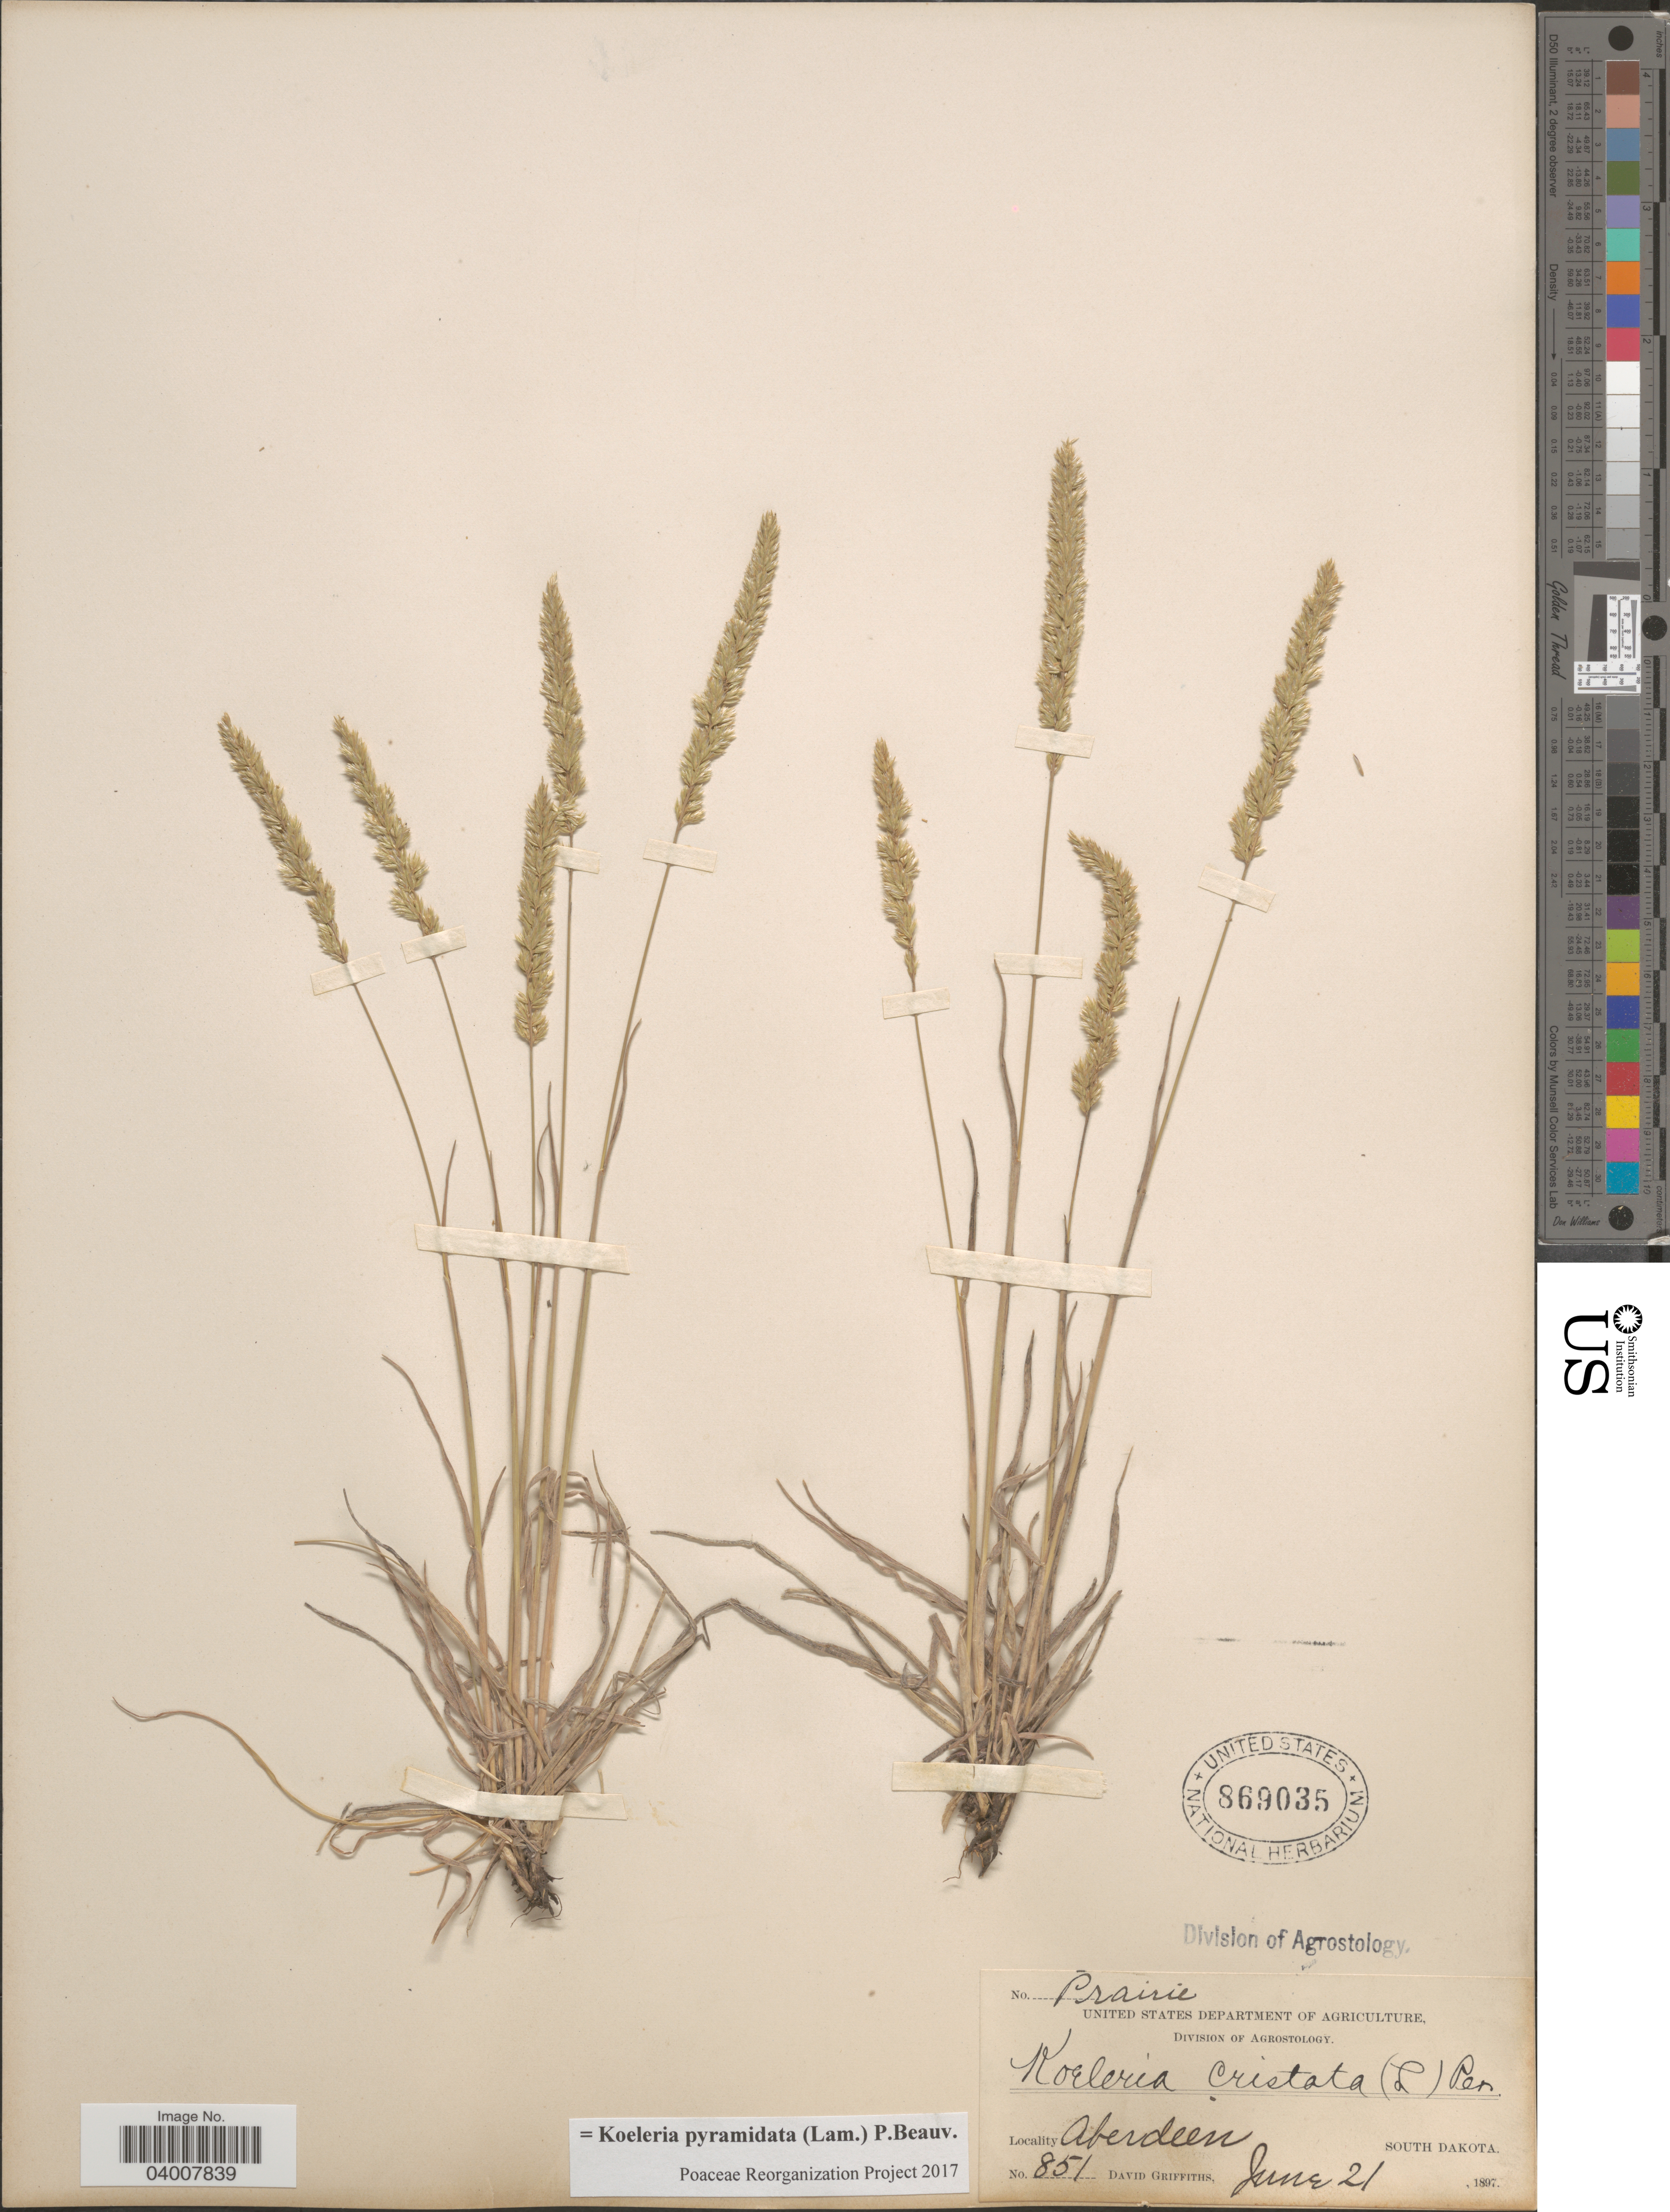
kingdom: Plantae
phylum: Tracheophyta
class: Liliopsida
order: Poales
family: Poaceae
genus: Koeleria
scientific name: Koeleria pyramidata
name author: (Lam.) P. Beauv.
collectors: D. Griffiths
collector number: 851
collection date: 1897-06-21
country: United States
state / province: South Dakota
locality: Aberdeen.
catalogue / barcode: US 869035